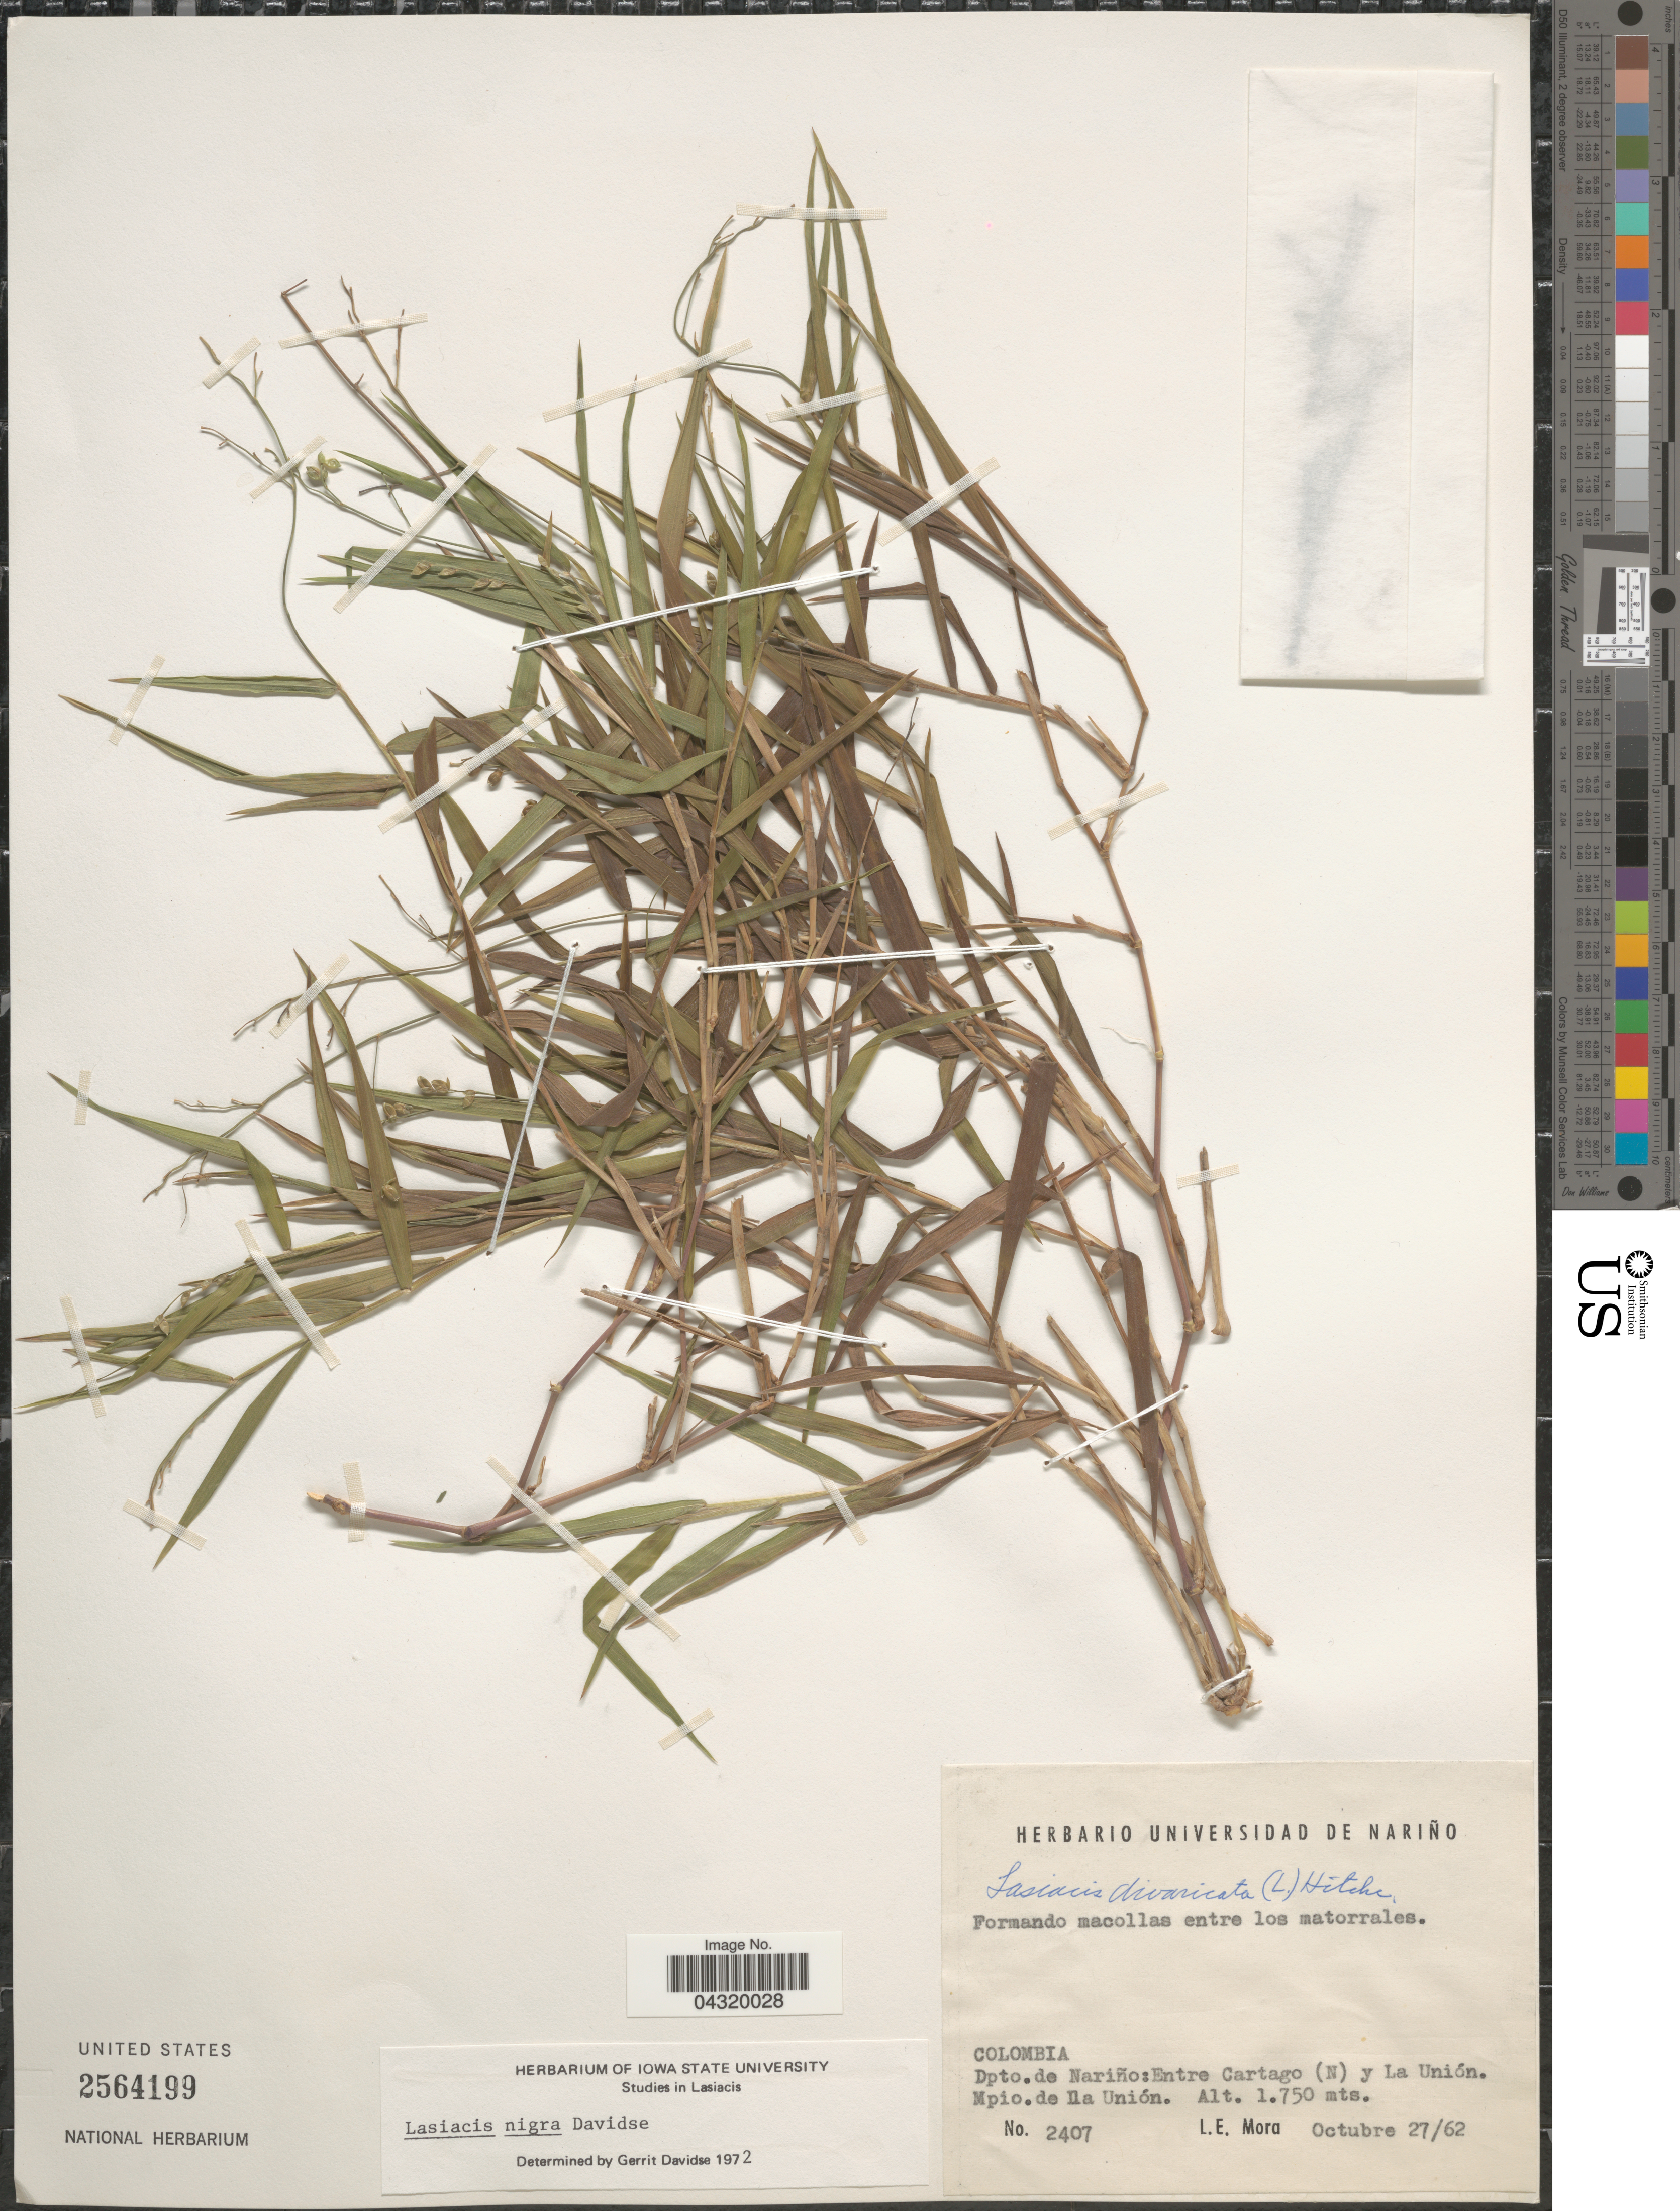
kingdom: Plantae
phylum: Tracheophyta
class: Liliopsida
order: Poales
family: Poaceae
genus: Lasiacis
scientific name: Lasiacis nigra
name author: Davidse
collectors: L. Mora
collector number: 2407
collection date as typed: Transcribed d/m/y: 27/10/62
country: Colombia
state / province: Nariño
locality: Dpto.de Nariño:Entre Cartago (N) y La Unión. Mpio.de Ila Unión.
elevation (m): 1750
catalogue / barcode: US 2564199